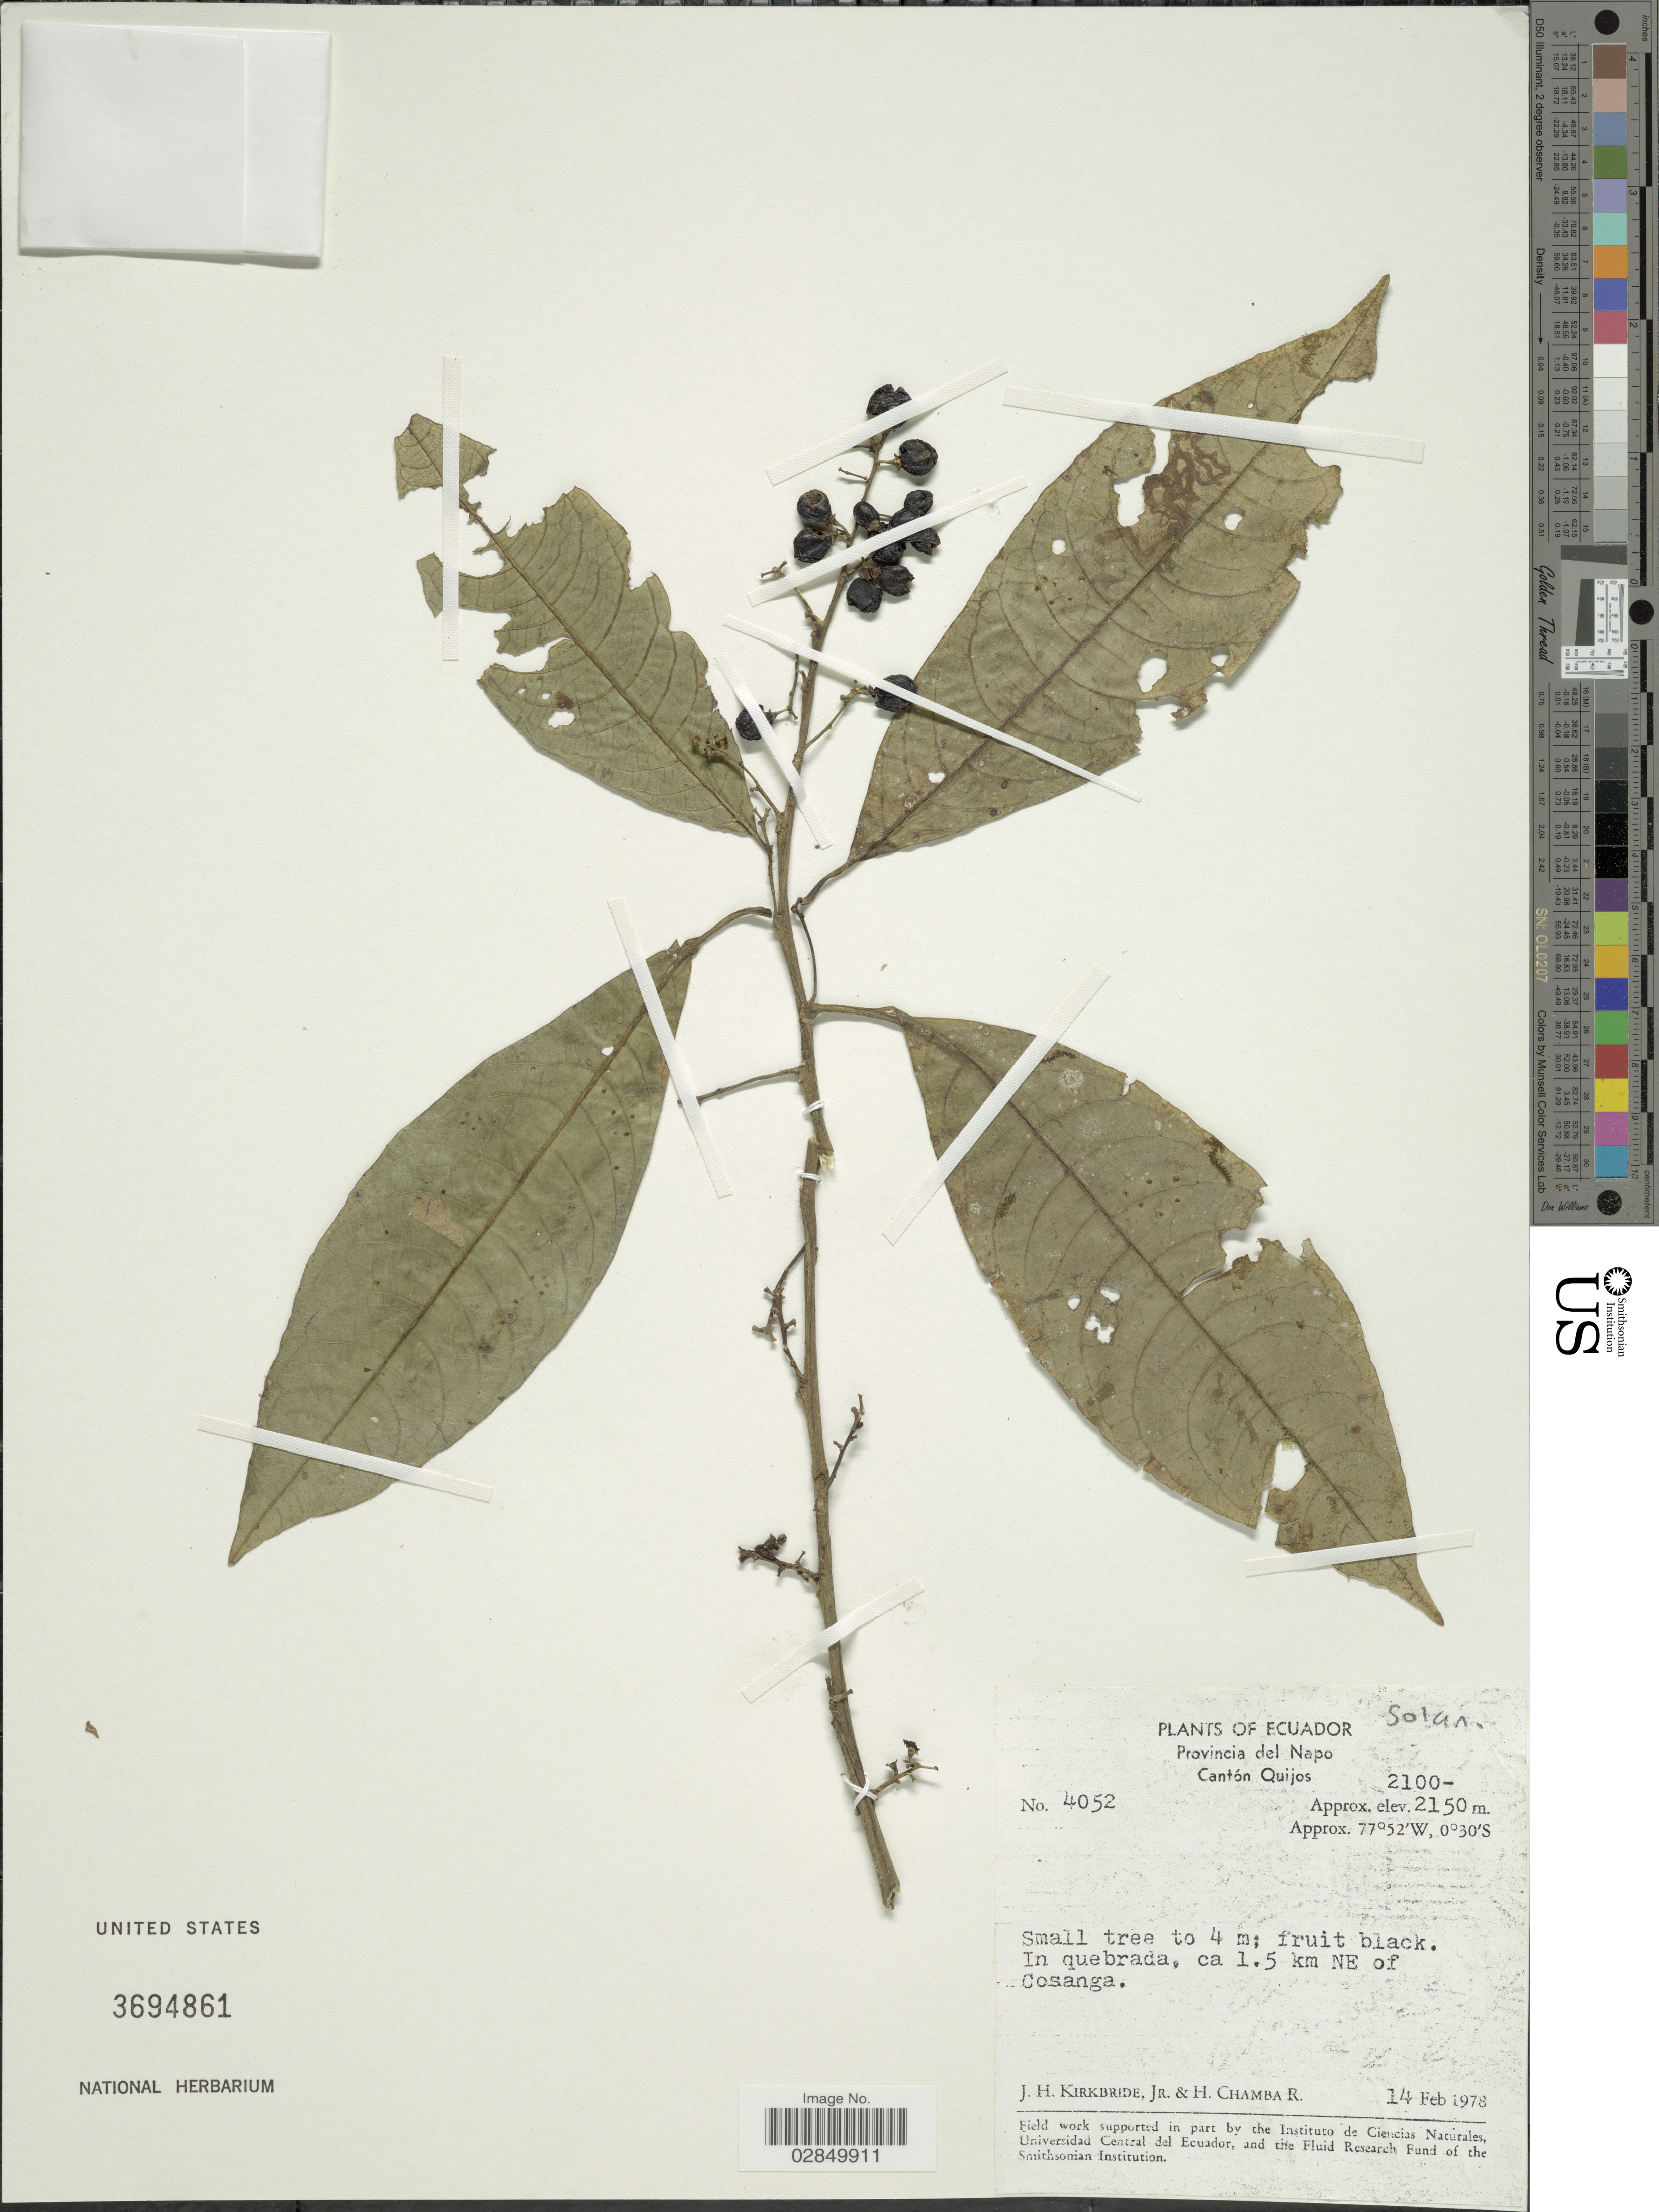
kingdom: Plantae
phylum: Tracheophyta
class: Magnoliopsida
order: Solanales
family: Solanaceae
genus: Cestrum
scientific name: Cestrum sp.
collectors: J. H. Kirkbride & H. Chamba R.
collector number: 4052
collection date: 1978-02-14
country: Ecuador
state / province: Napo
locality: Provincia del Napo. Cantón Quijos. Ca. 1.5 km NE of Cosanga.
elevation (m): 2150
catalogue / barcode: US 3694861